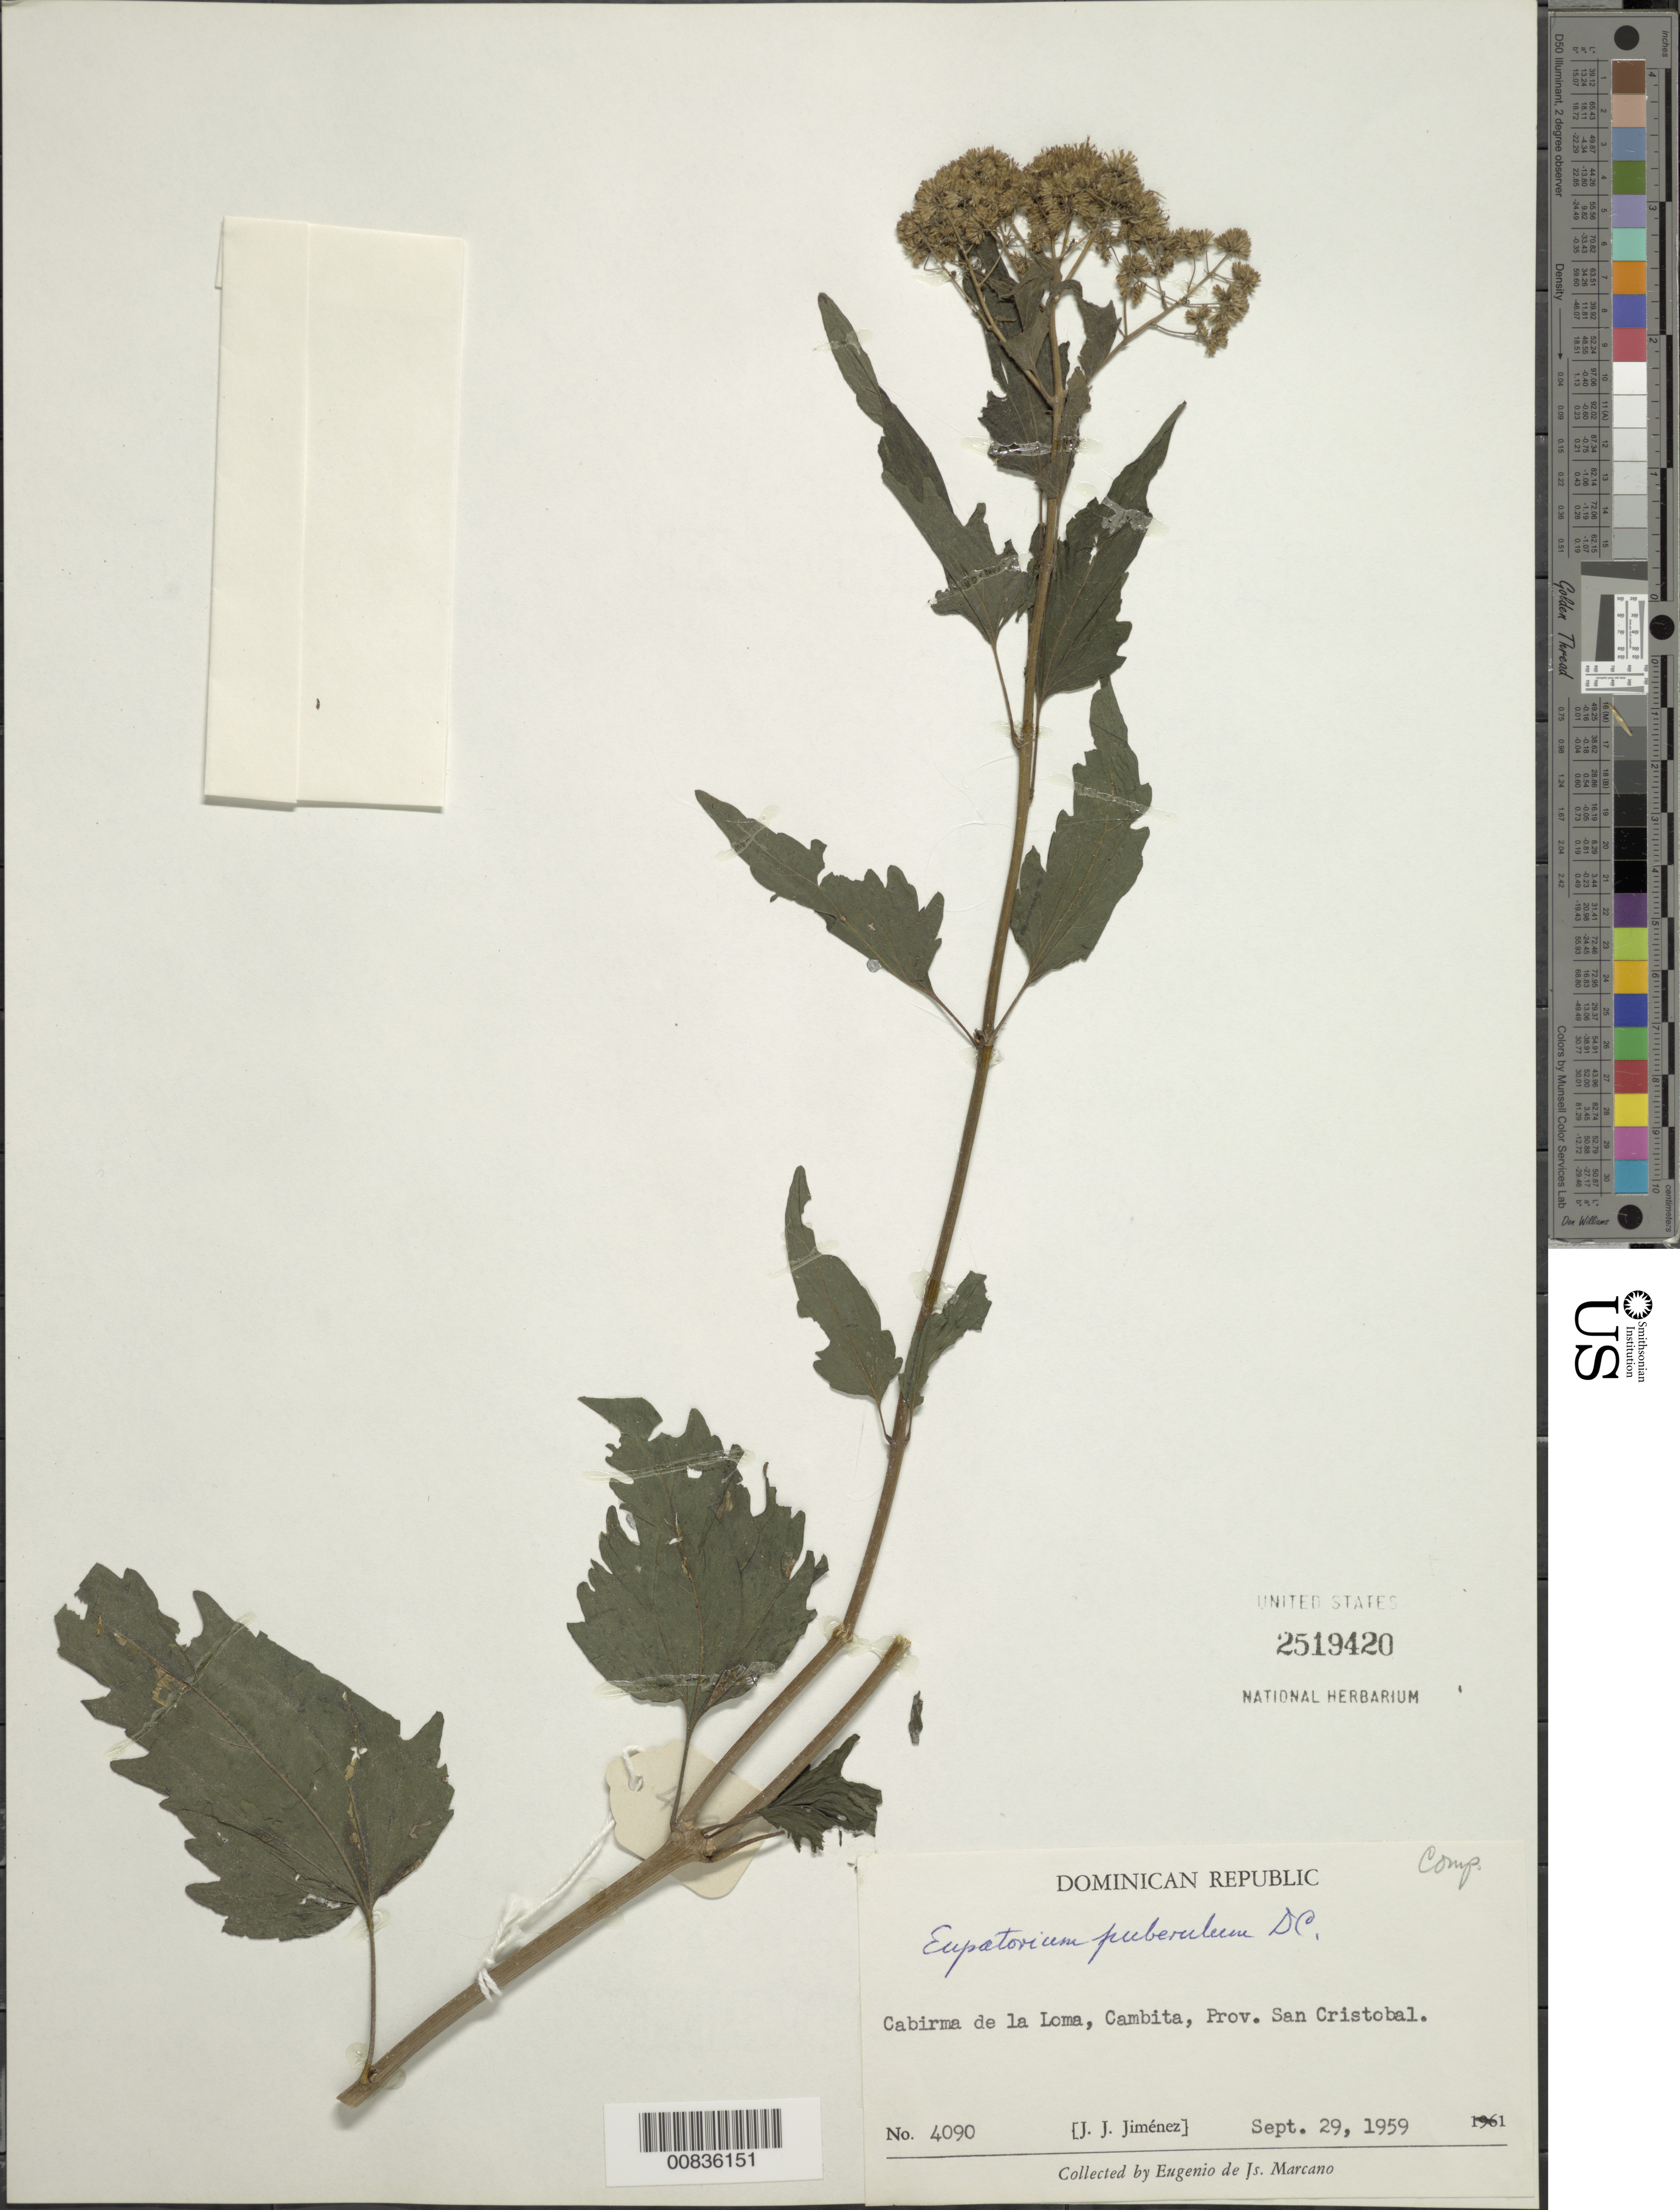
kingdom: Plantae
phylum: Tracheophyta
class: Magnoliopsida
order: Asterales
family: Asteraceae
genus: Koanophyllon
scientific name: Koanophyllon puberulum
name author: (DC.) R.M. King & H. Rob.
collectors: J. J. Jiménez Almonte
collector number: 4090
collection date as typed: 29 Sep 1959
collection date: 1959-09-29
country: Dominican Republic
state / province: San Cristobal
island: Hispaniola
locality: Cabirma de la Loma, Cambita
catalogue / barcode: US 2519420